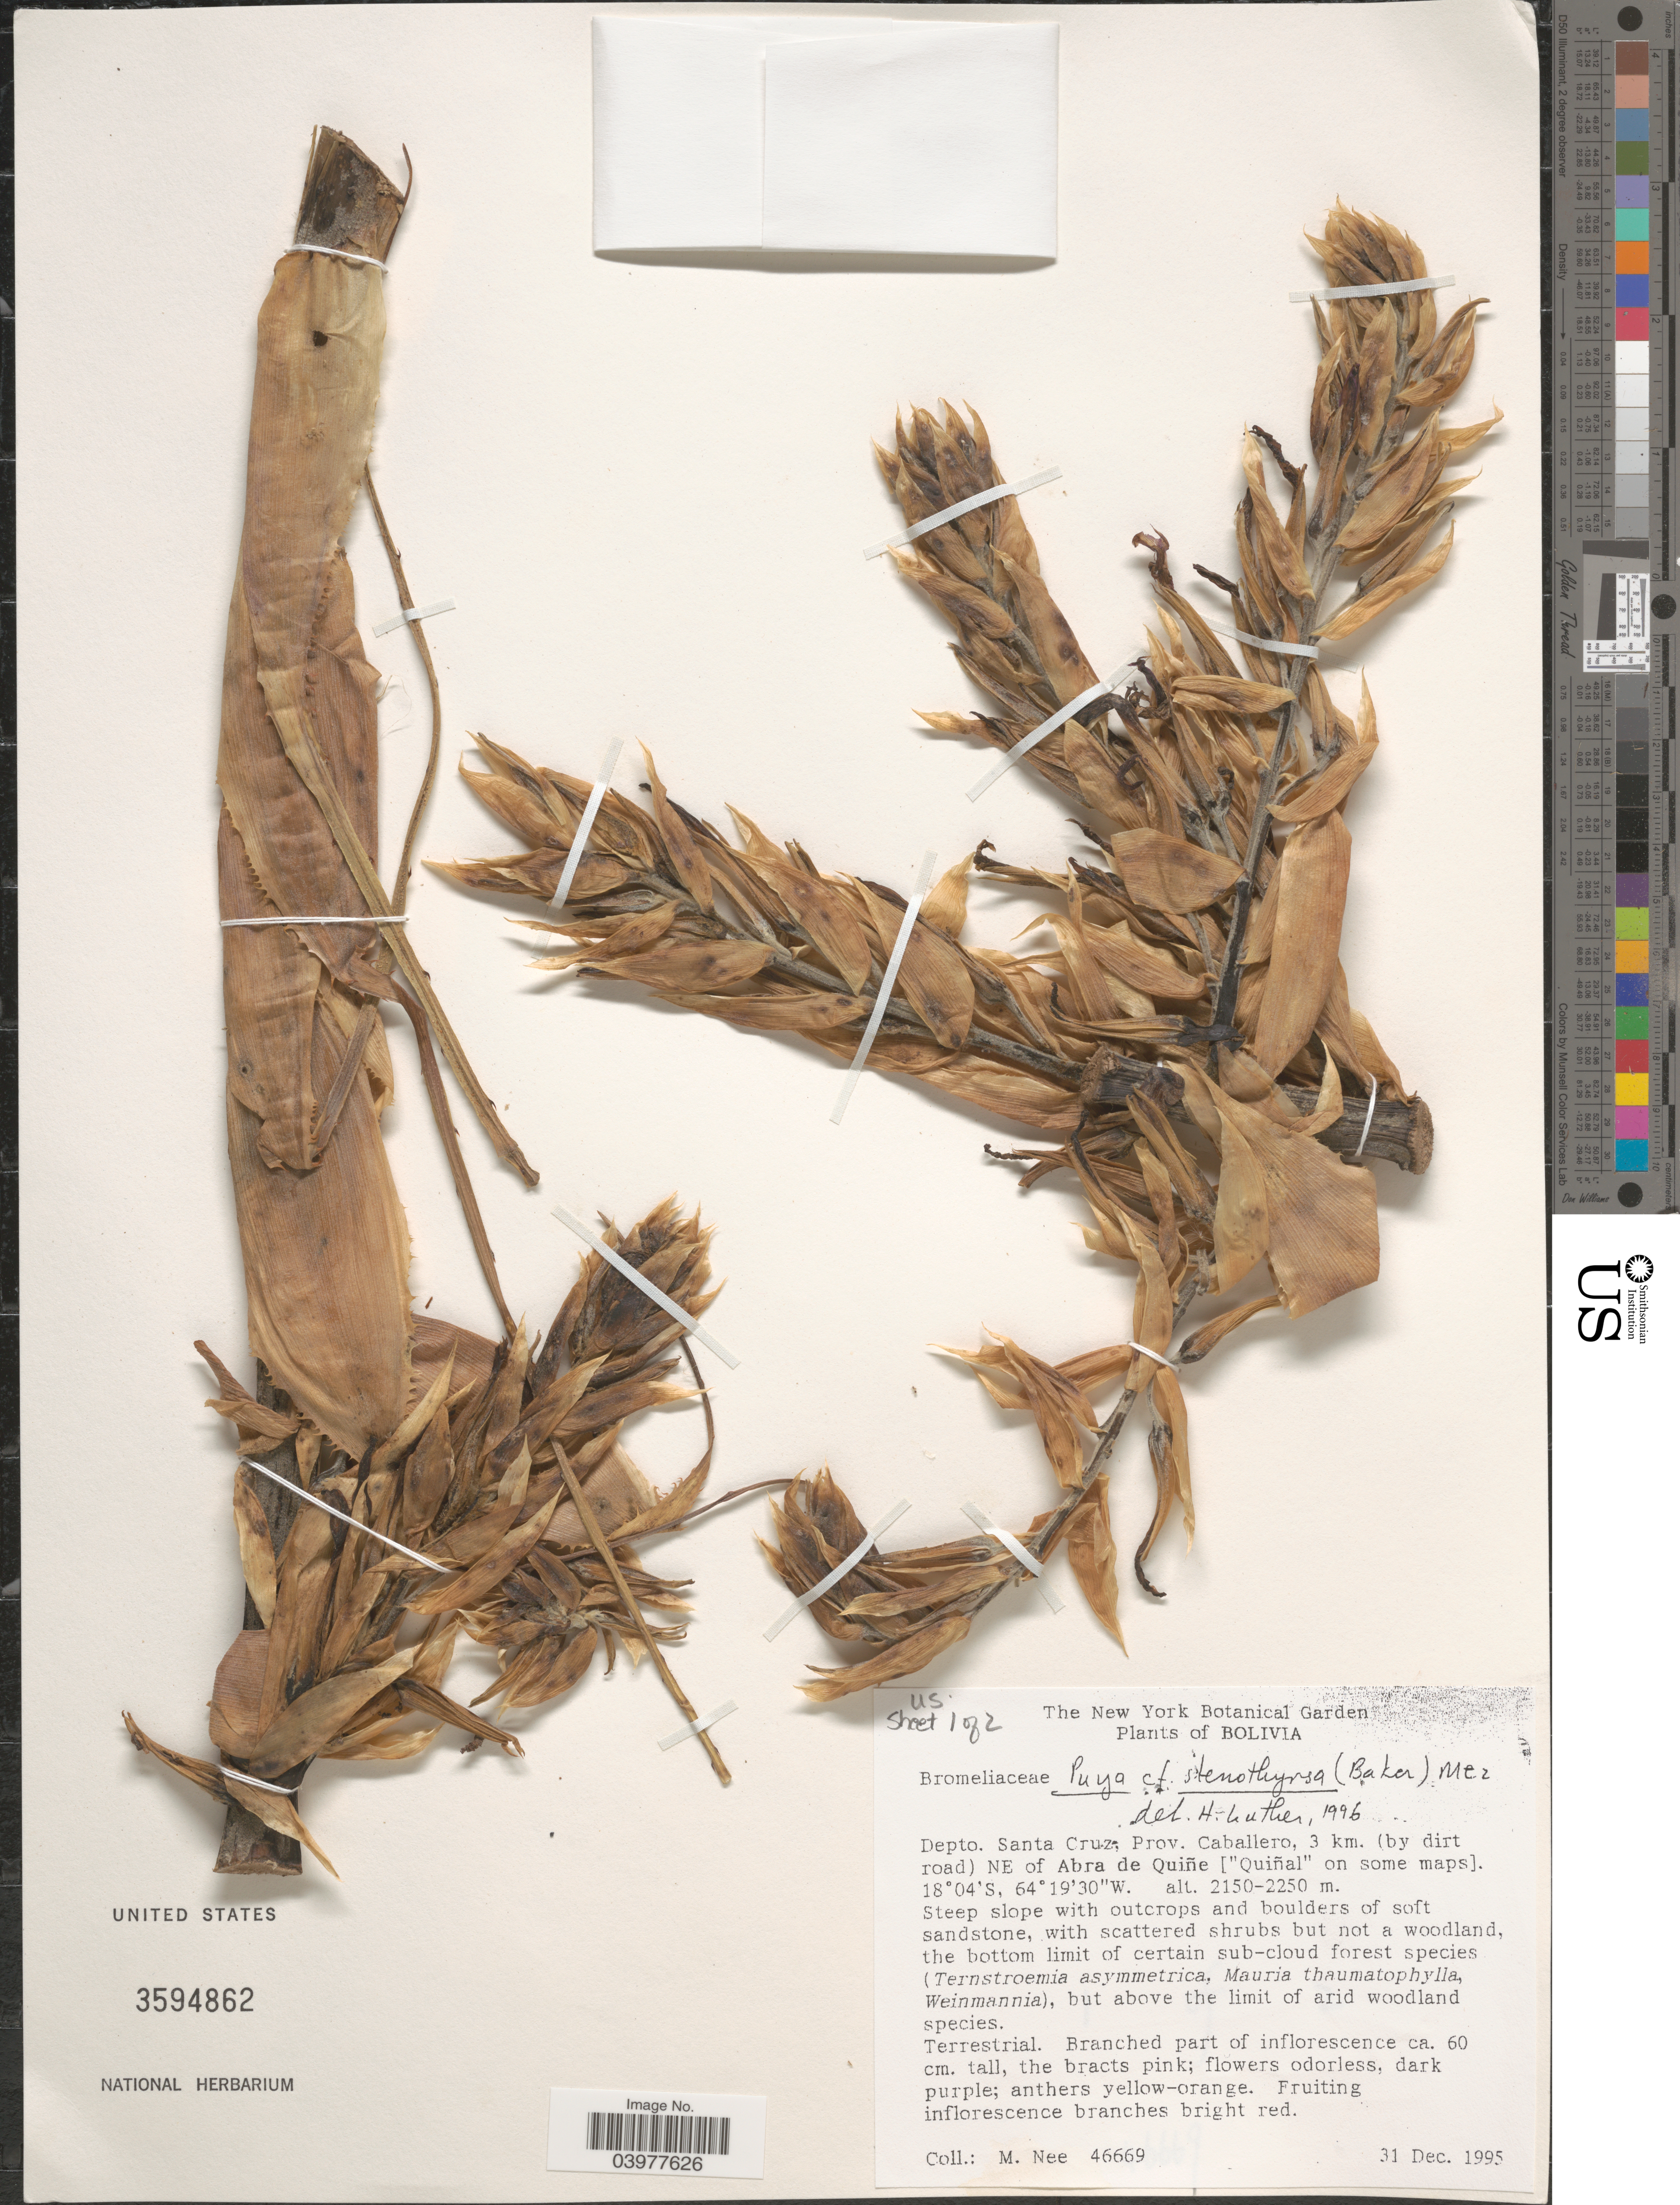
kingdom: Plantae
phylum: Tracheophyta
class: Liliopsida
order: Poales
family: Bromeliaceae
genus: Puya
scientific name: Puya stenothyrsa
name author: (Baker) Mez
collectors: M. Nee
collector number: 46669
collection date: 1995-12-31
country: Bolivia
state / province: Santa Cruz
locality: Depto. Santa Cruz, Prov. Caballero, 3 km. (by dirt road) NE of Abra de Quiñe ["Quiñal" on some maps].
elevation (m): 2150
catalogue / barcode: US 3594862